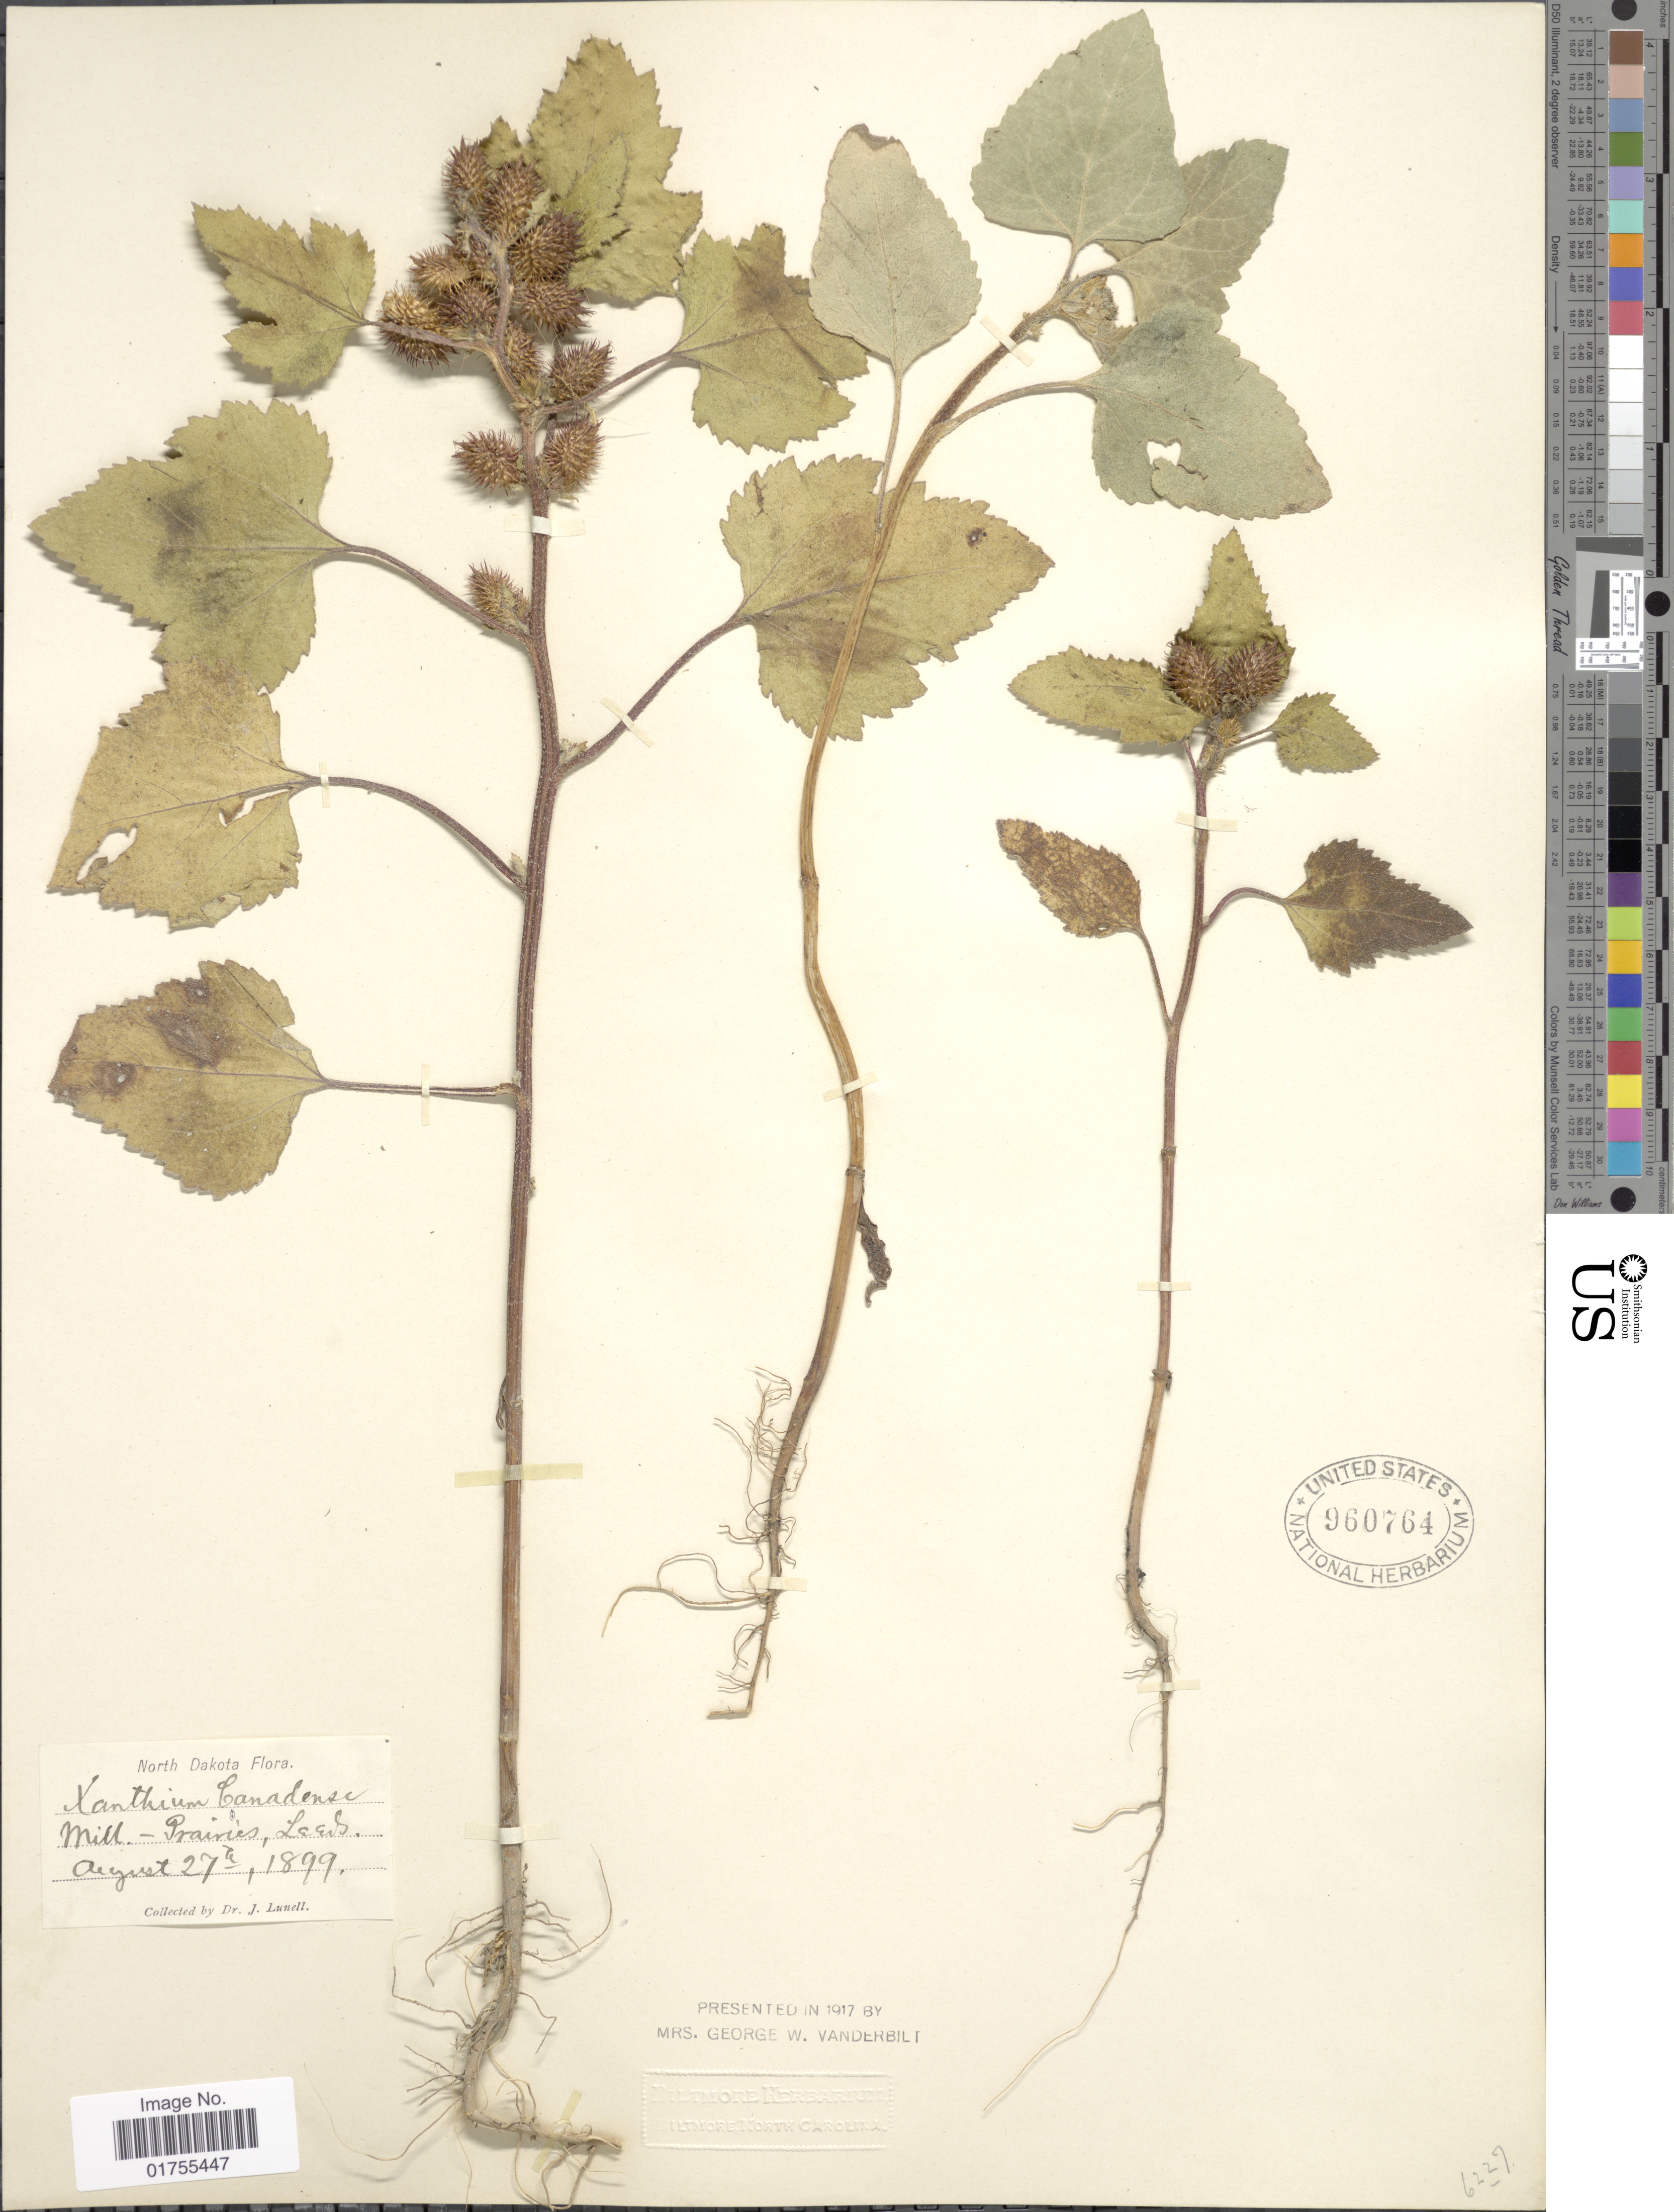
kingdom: Plantae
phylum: Tracheophyta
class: Magnoliopsida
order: Asterales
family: Asteraceae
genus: Xanthium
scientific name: Xanthium sp.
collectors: J. Lunell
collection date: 1899-08-27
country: United States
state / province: North Dakota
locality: Mill- Prairies, Leeds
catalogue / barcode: US 960764